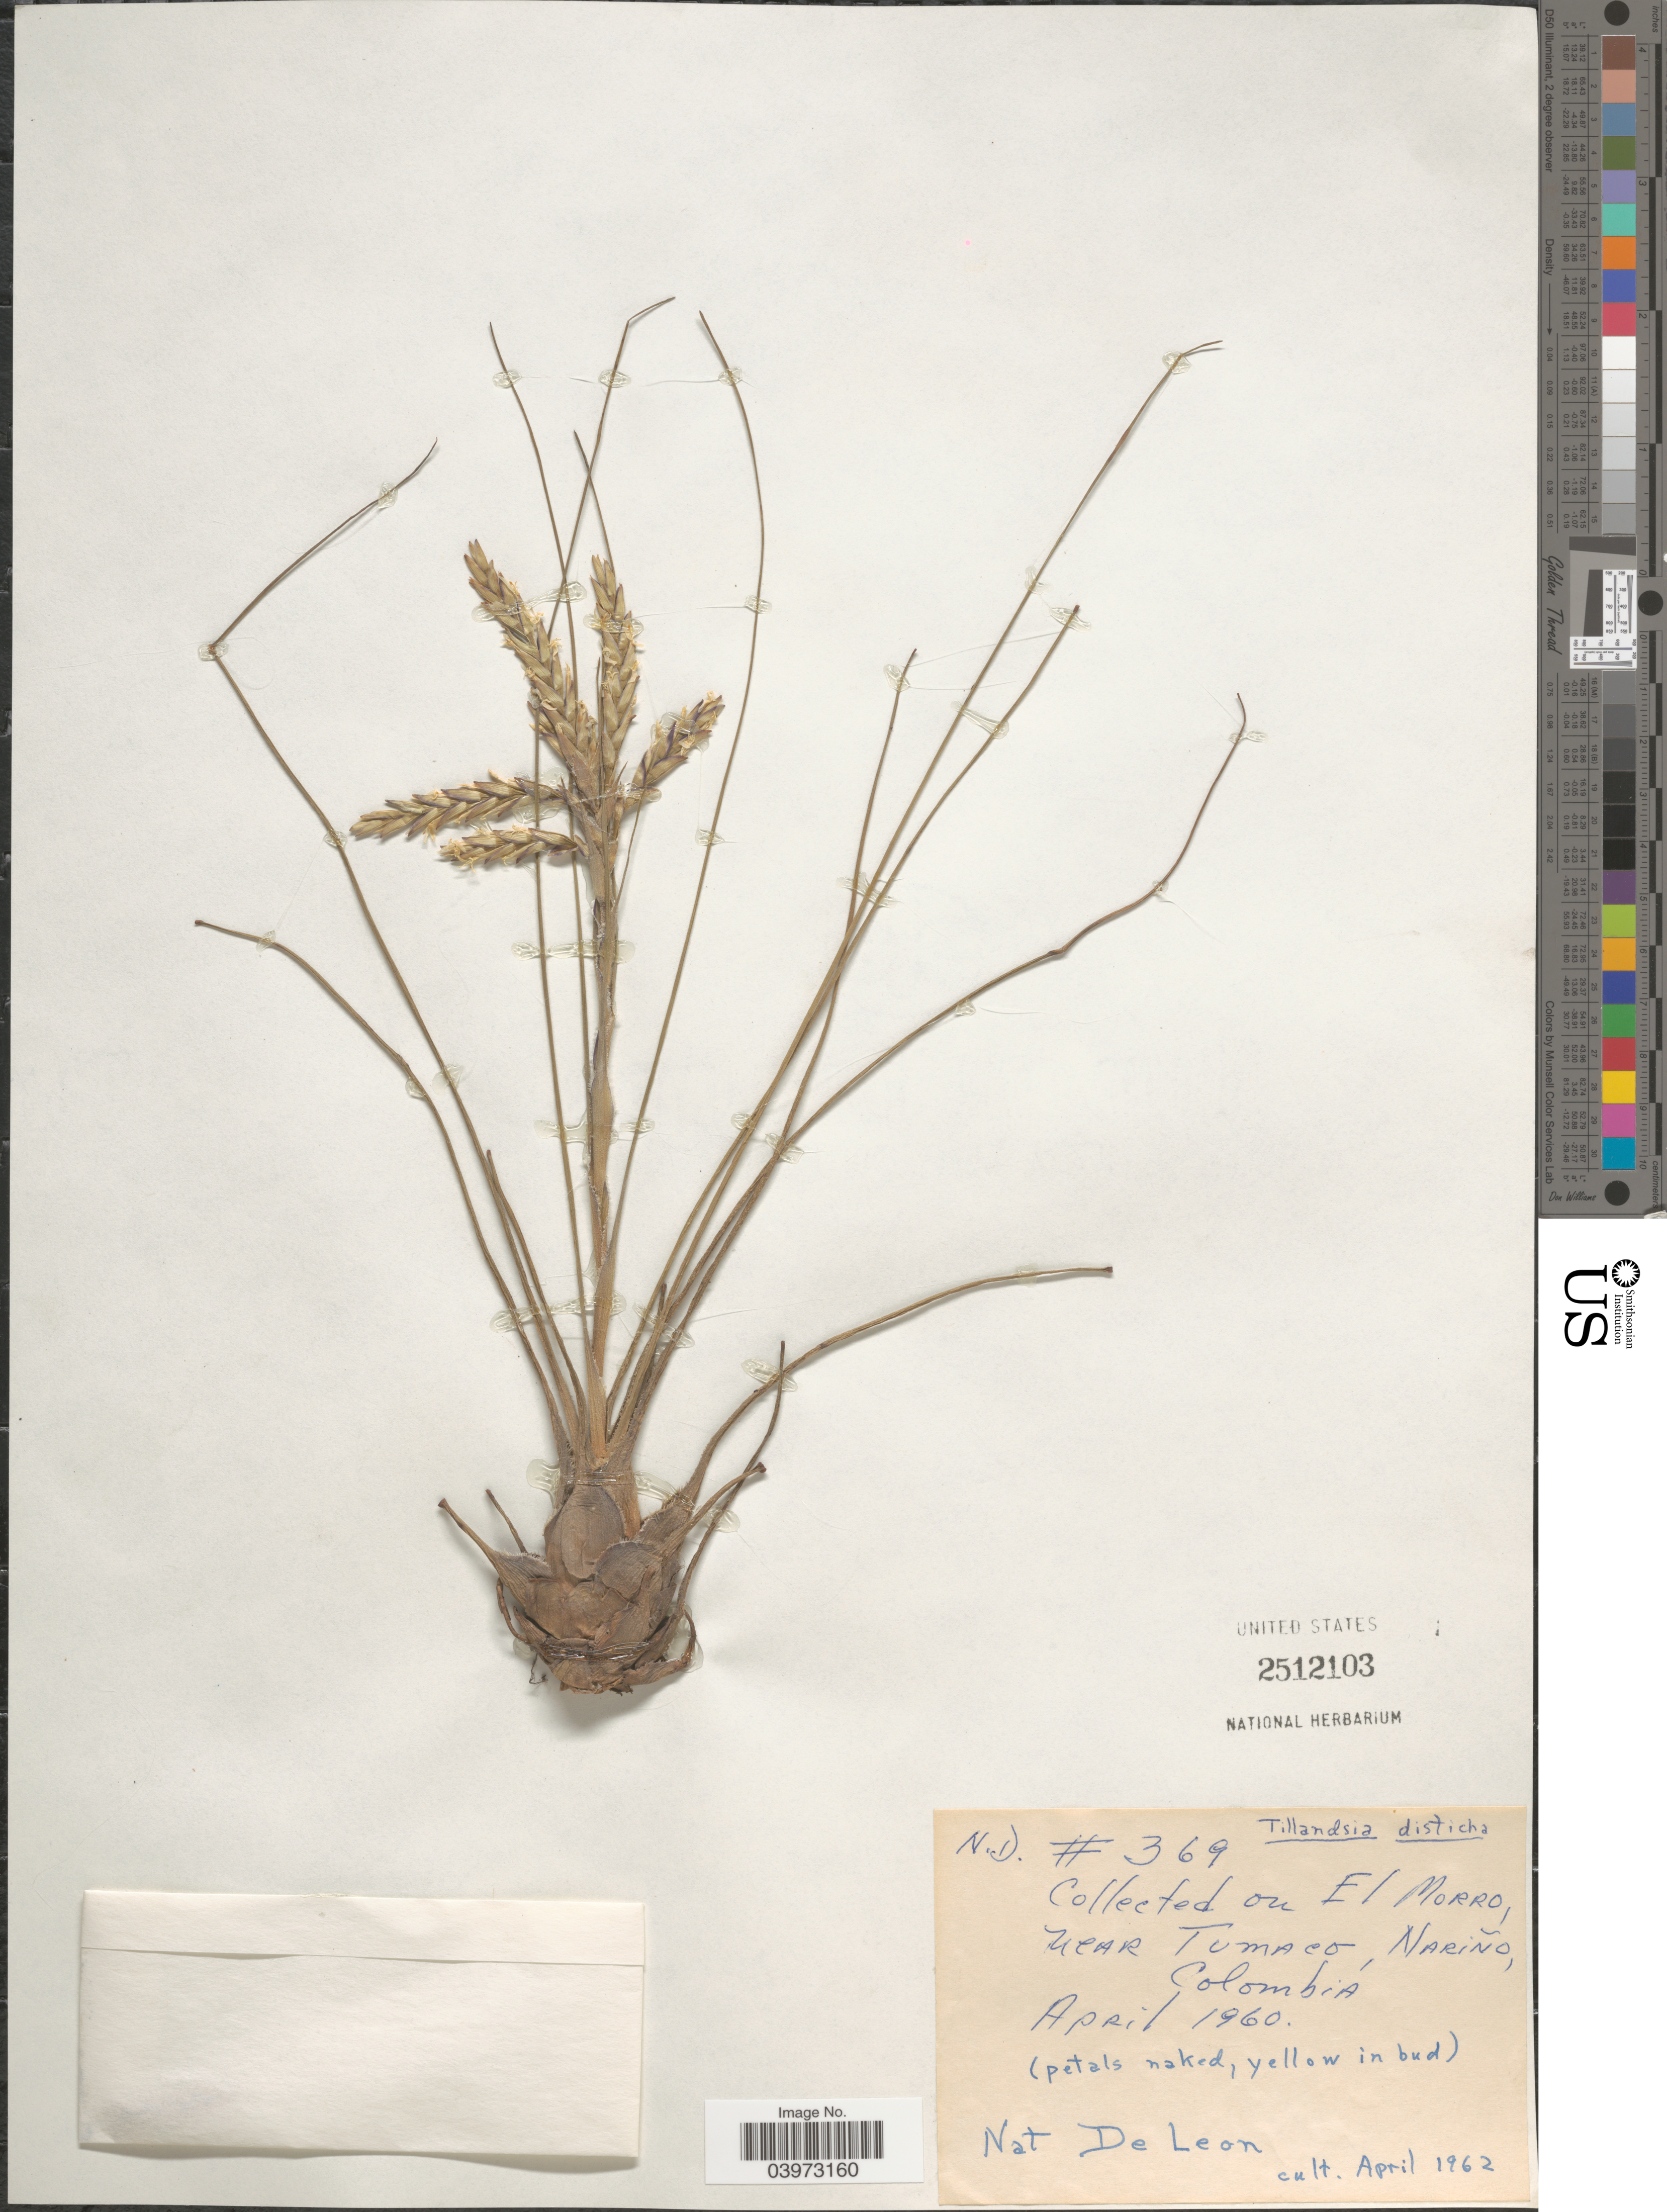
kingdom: Plantae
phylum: Tracheophyta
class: Liliopsida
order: Poales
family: Bromeliaceae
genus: Tillandsia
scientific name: Tillandsia disticha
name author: Kunth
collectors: N. J. DeLeon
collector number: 369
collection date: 1962-04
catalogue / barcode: US 2512103